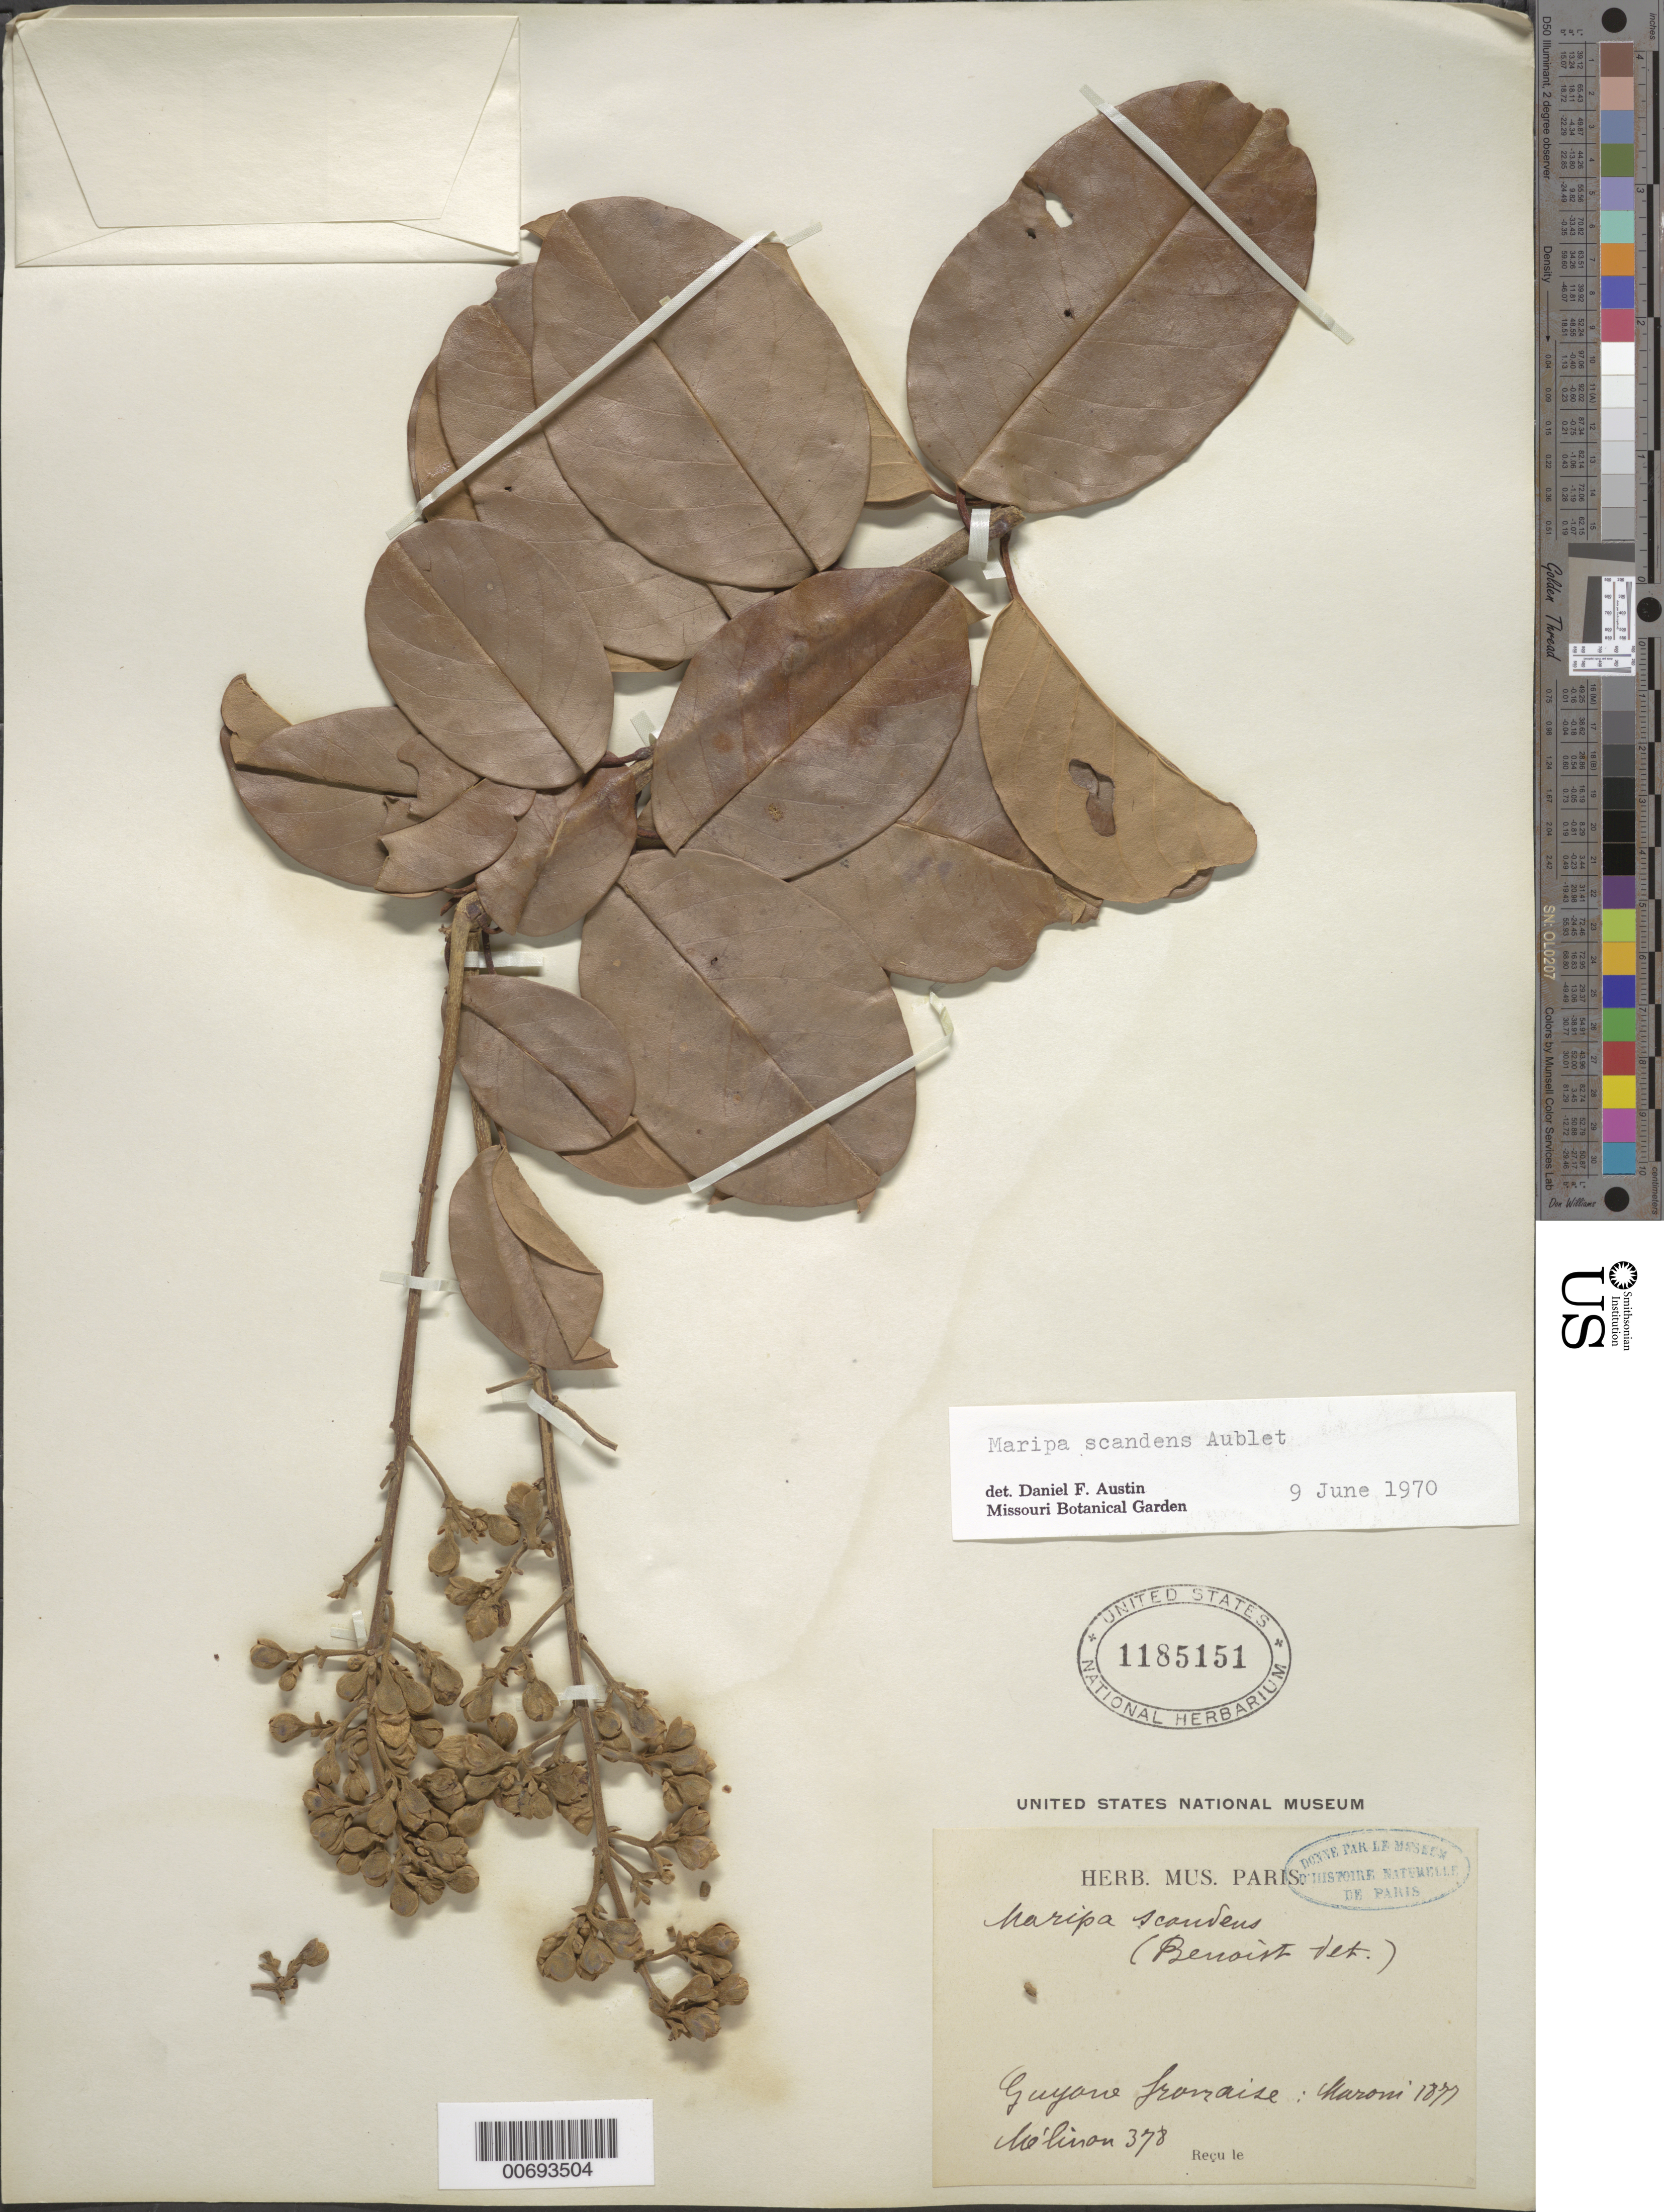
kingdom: Plantae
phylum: Tracheophyta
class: Magnoliopsida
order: Solanales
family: Convolvulaceae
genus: Maripa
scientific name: Maripa scandens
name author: Aubl.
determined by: Austin, D. F.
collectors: E. Mélinon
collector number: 378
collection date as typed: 1877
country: French Guiana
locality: Maroni R.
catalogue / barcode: US 1185151